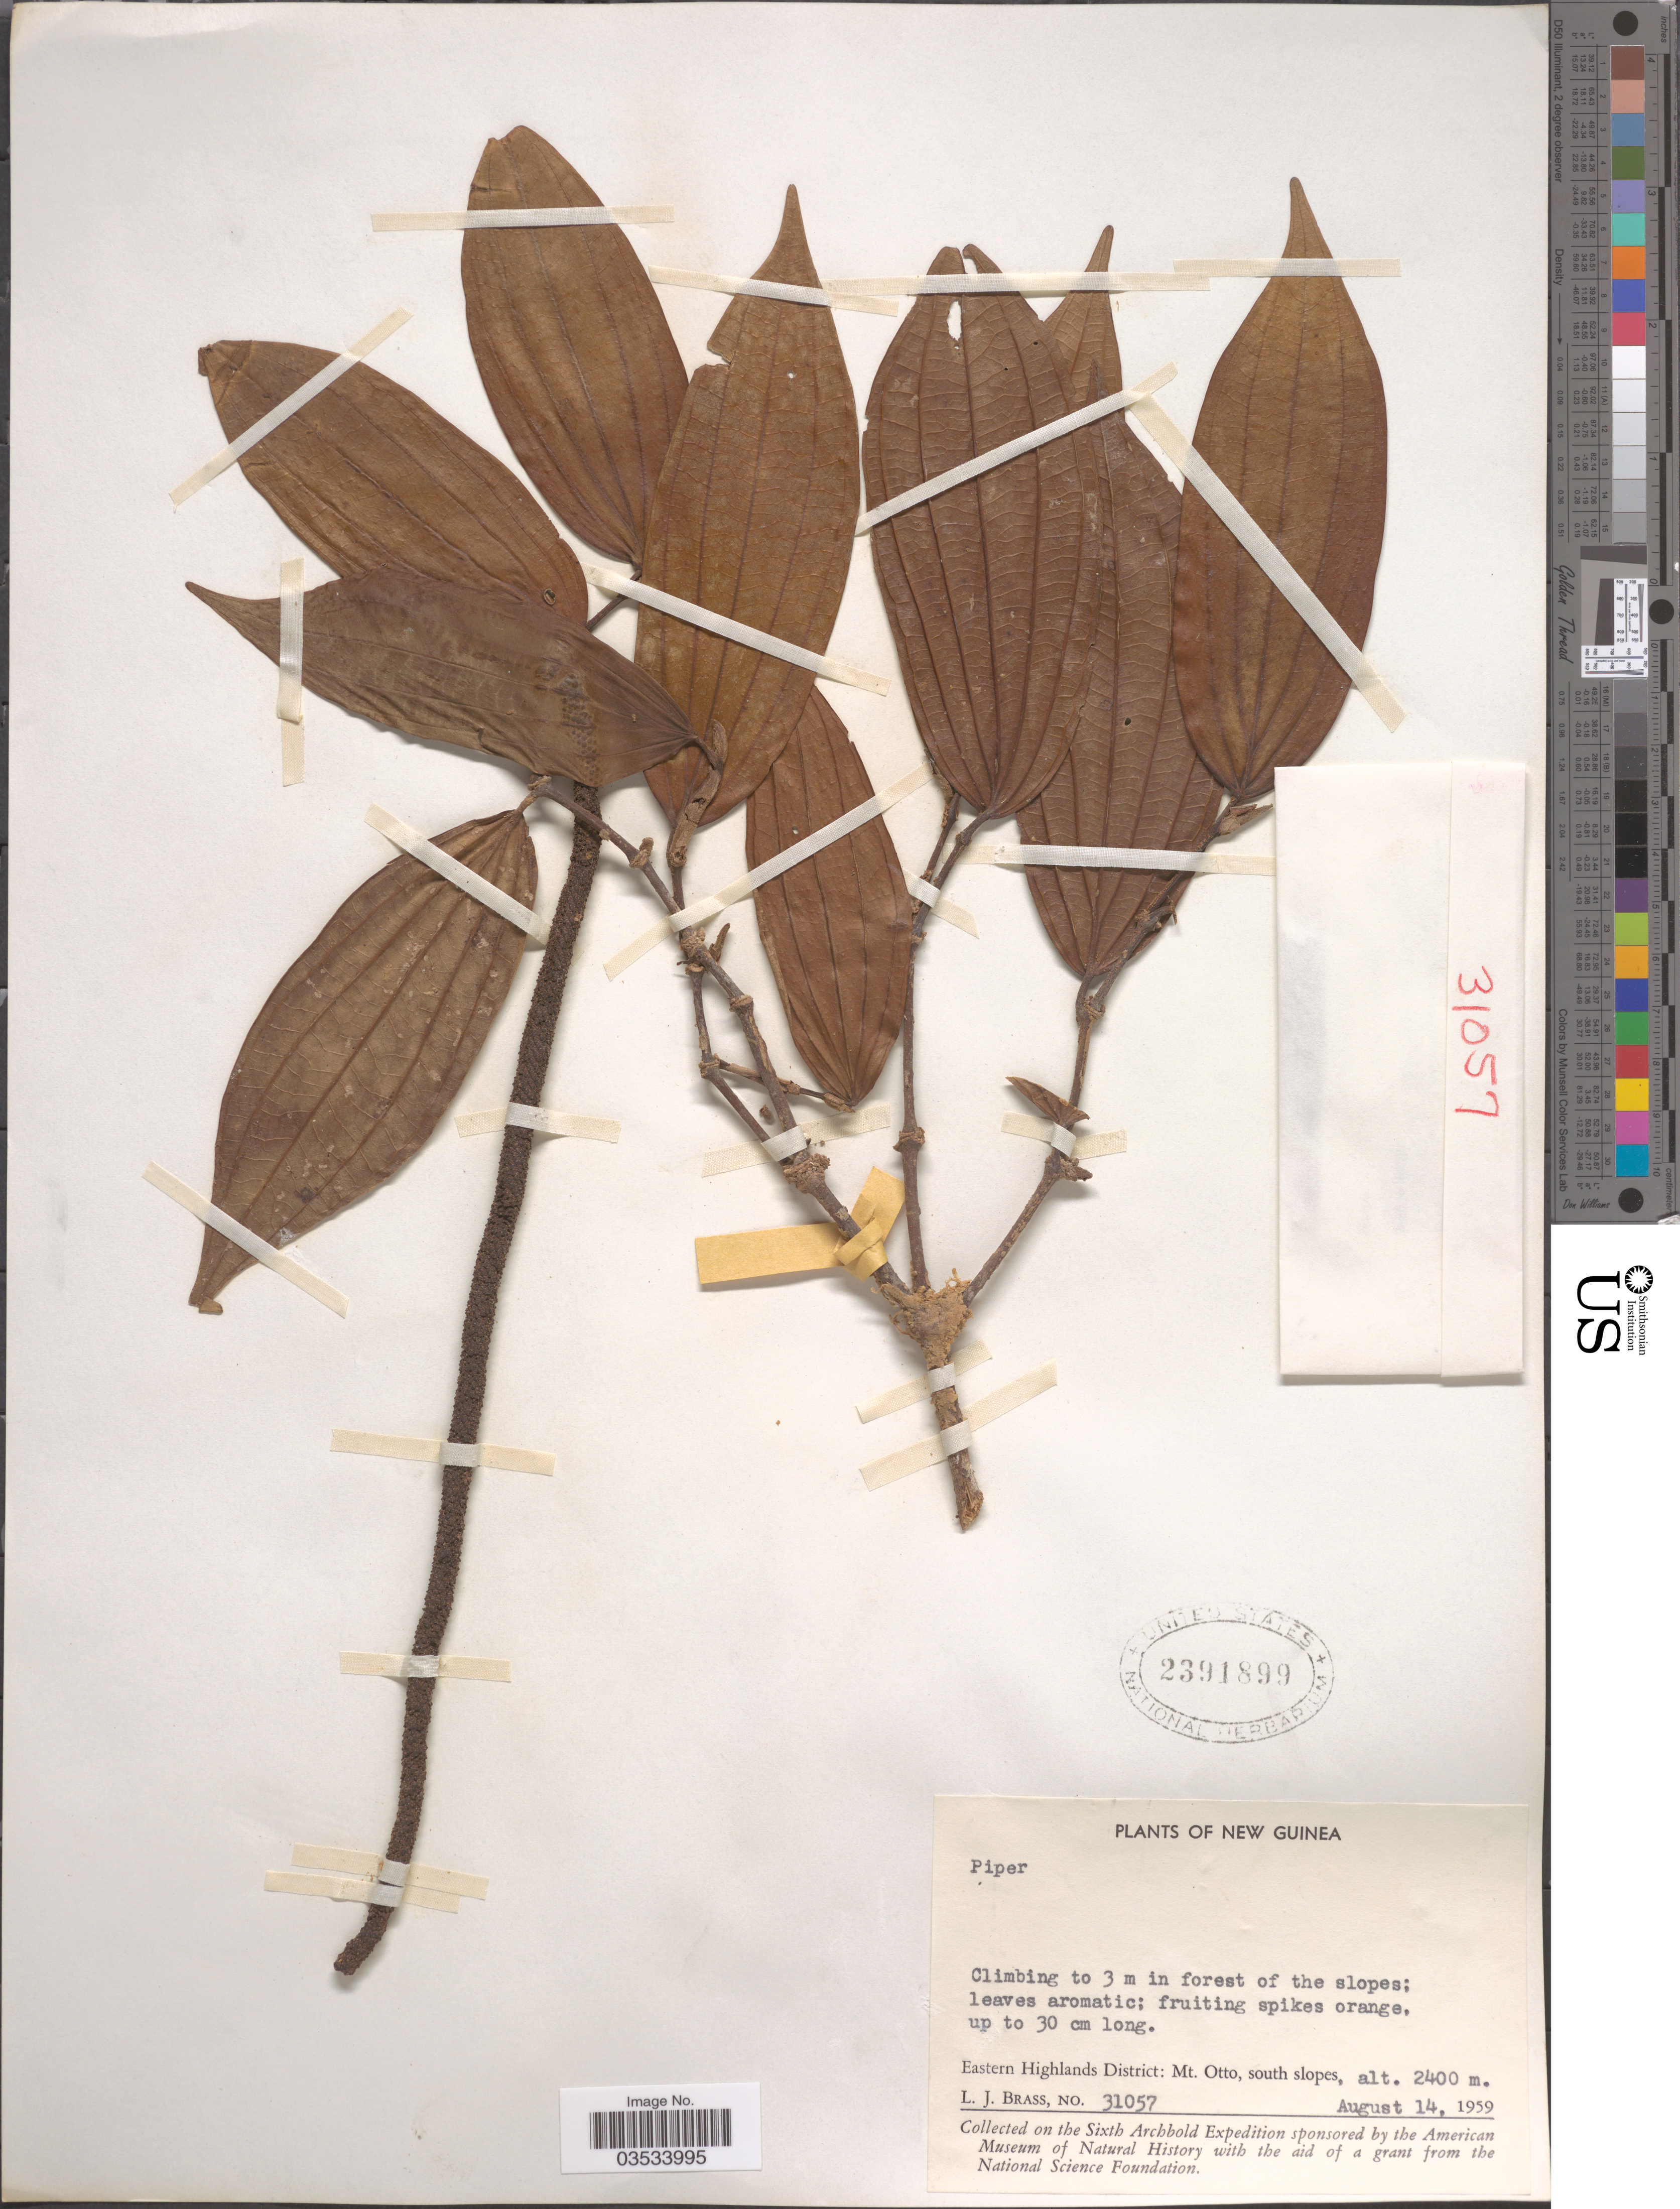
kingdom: Plantae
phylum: Tracheophyta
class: Magnoliopsida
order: Piperales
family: Piperaceae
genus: Piper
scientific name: Piper sp.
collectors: L. J. Brass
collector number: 31057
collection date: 1959-08-14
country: Papua New Guinea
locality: New Guinea. Eastern Highlands District: Mt. Otto, south slopes.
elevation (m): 2400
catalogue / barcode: US 2391899